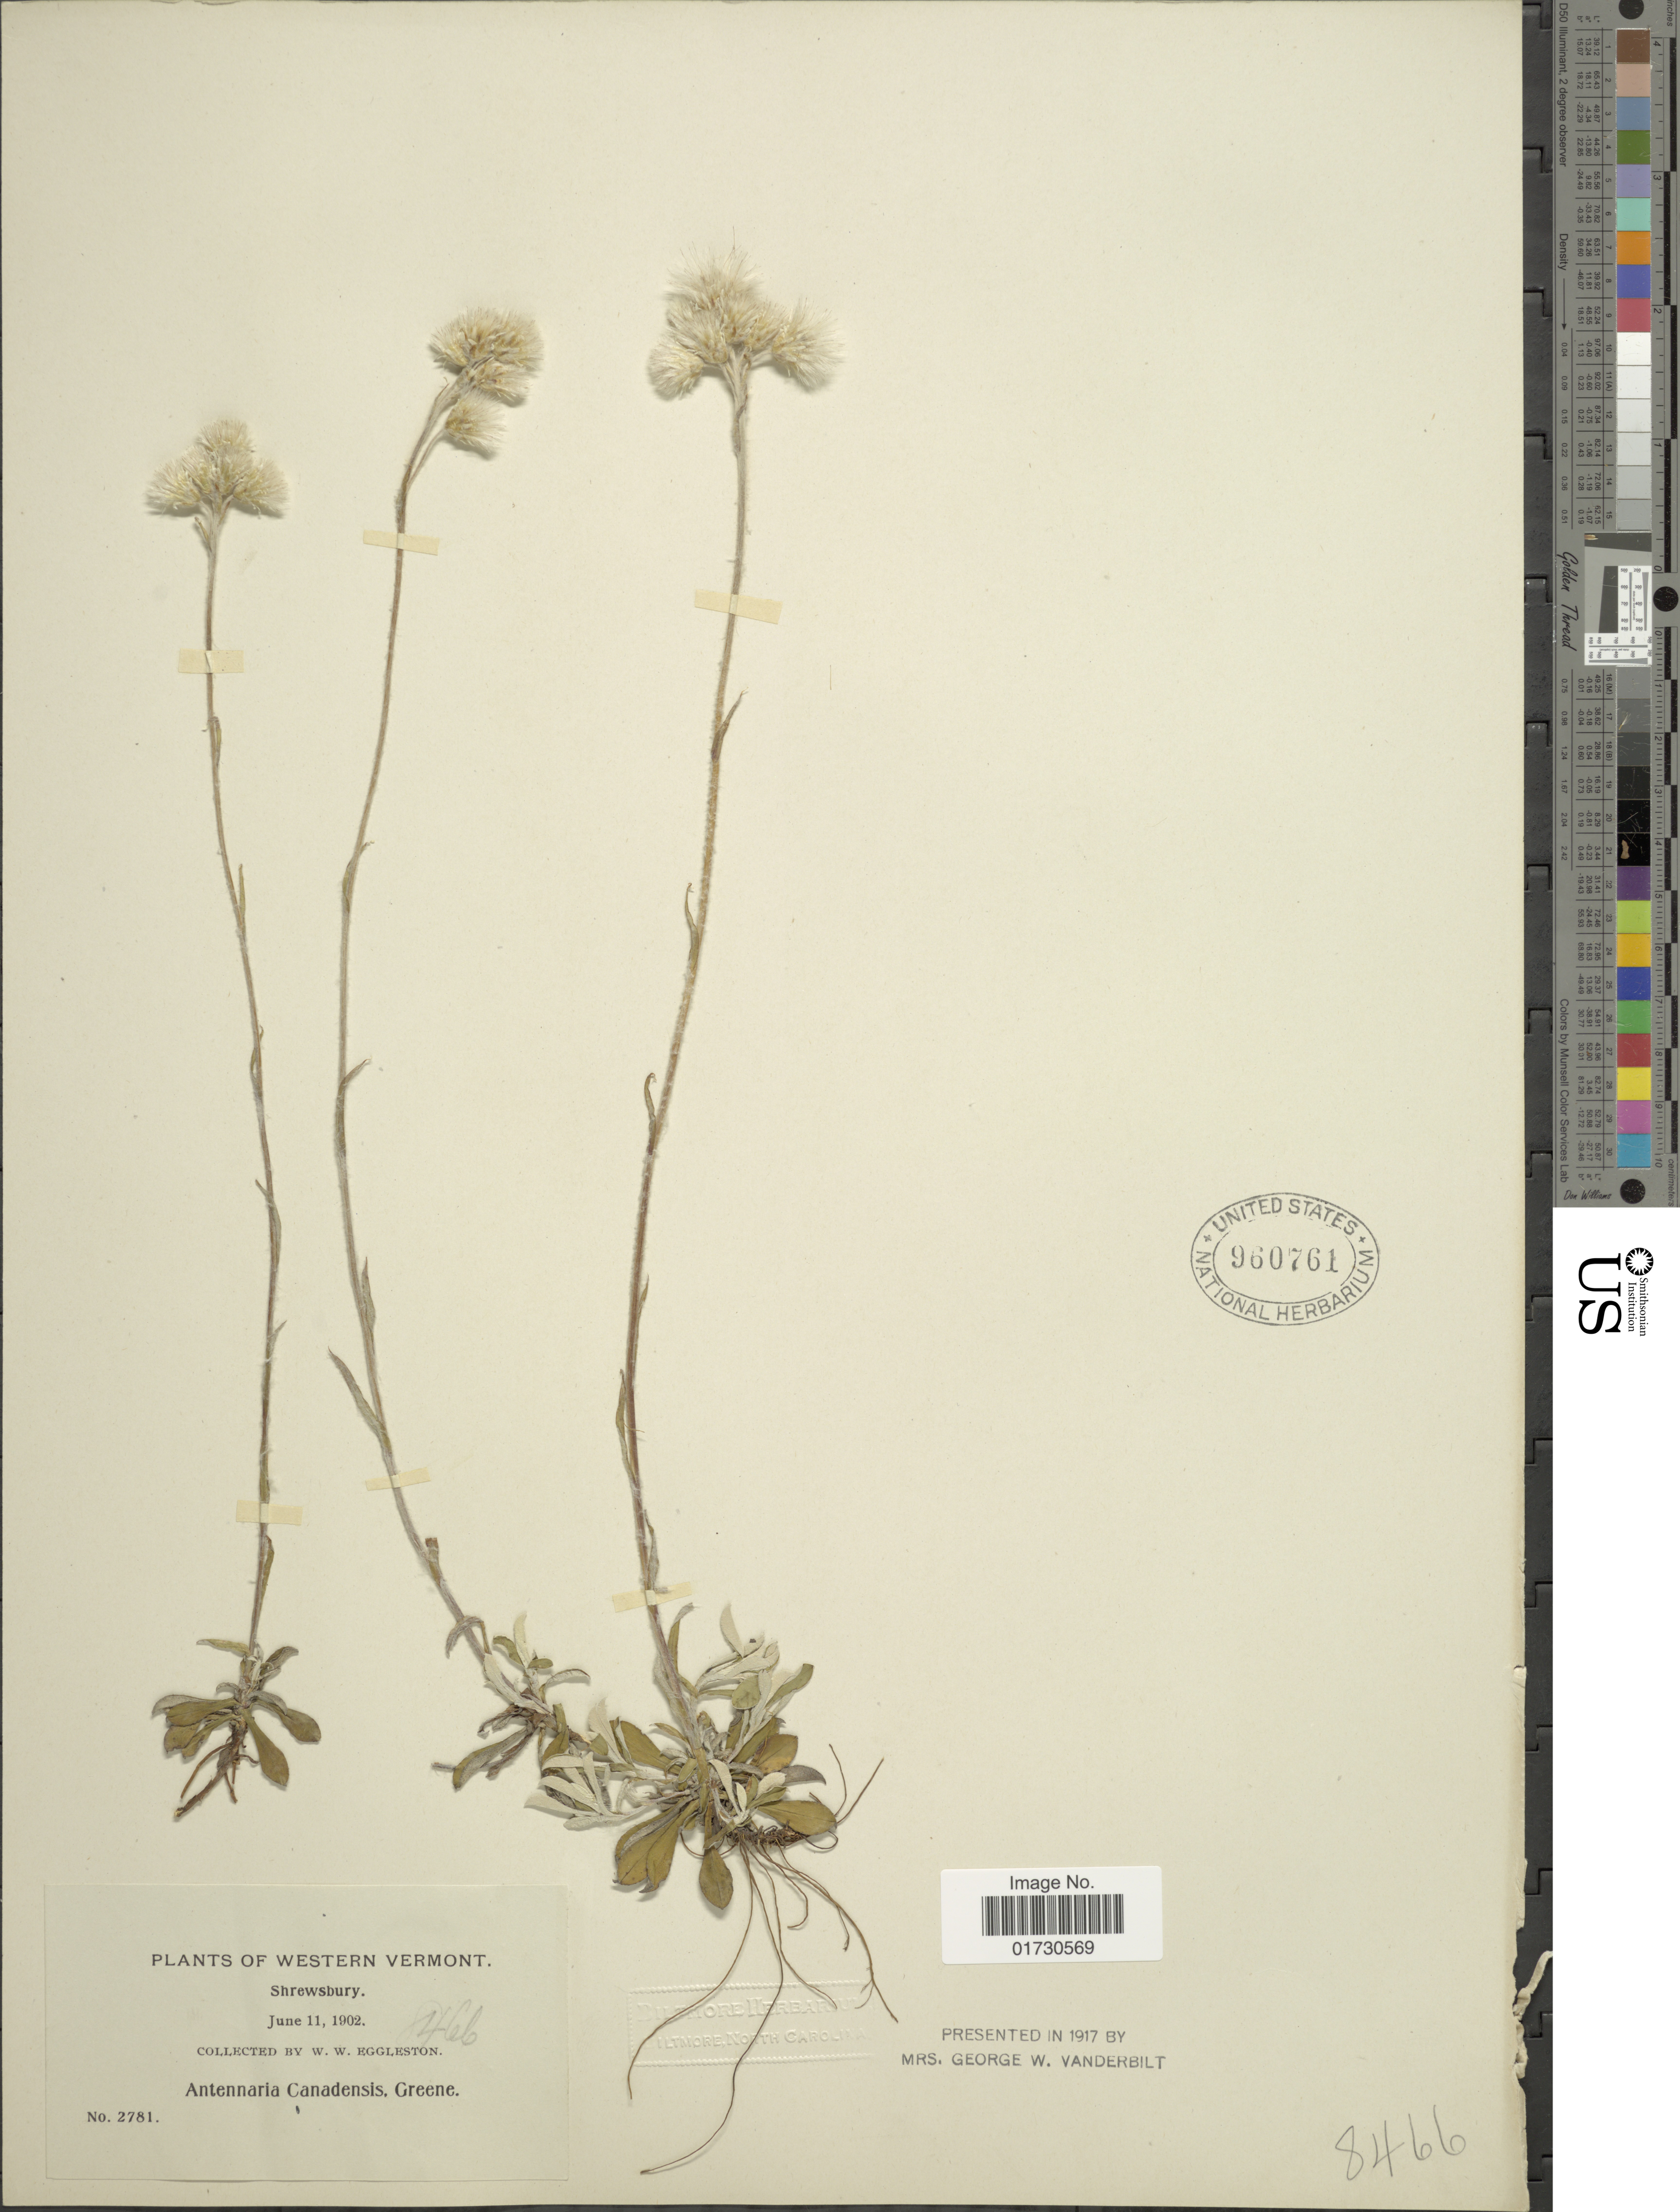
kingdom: Plantae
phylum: Tracheophyta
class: Magnoliopsida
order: Asterales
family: Asteraceae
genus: Antennaria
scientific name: Antennaria canadensis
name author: Greene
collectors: W. W. Eggleston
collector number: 2781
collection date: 1902-06-11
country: United States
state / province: Vermont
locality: Western Vermont, Shrewsbury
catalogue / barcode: US 960761